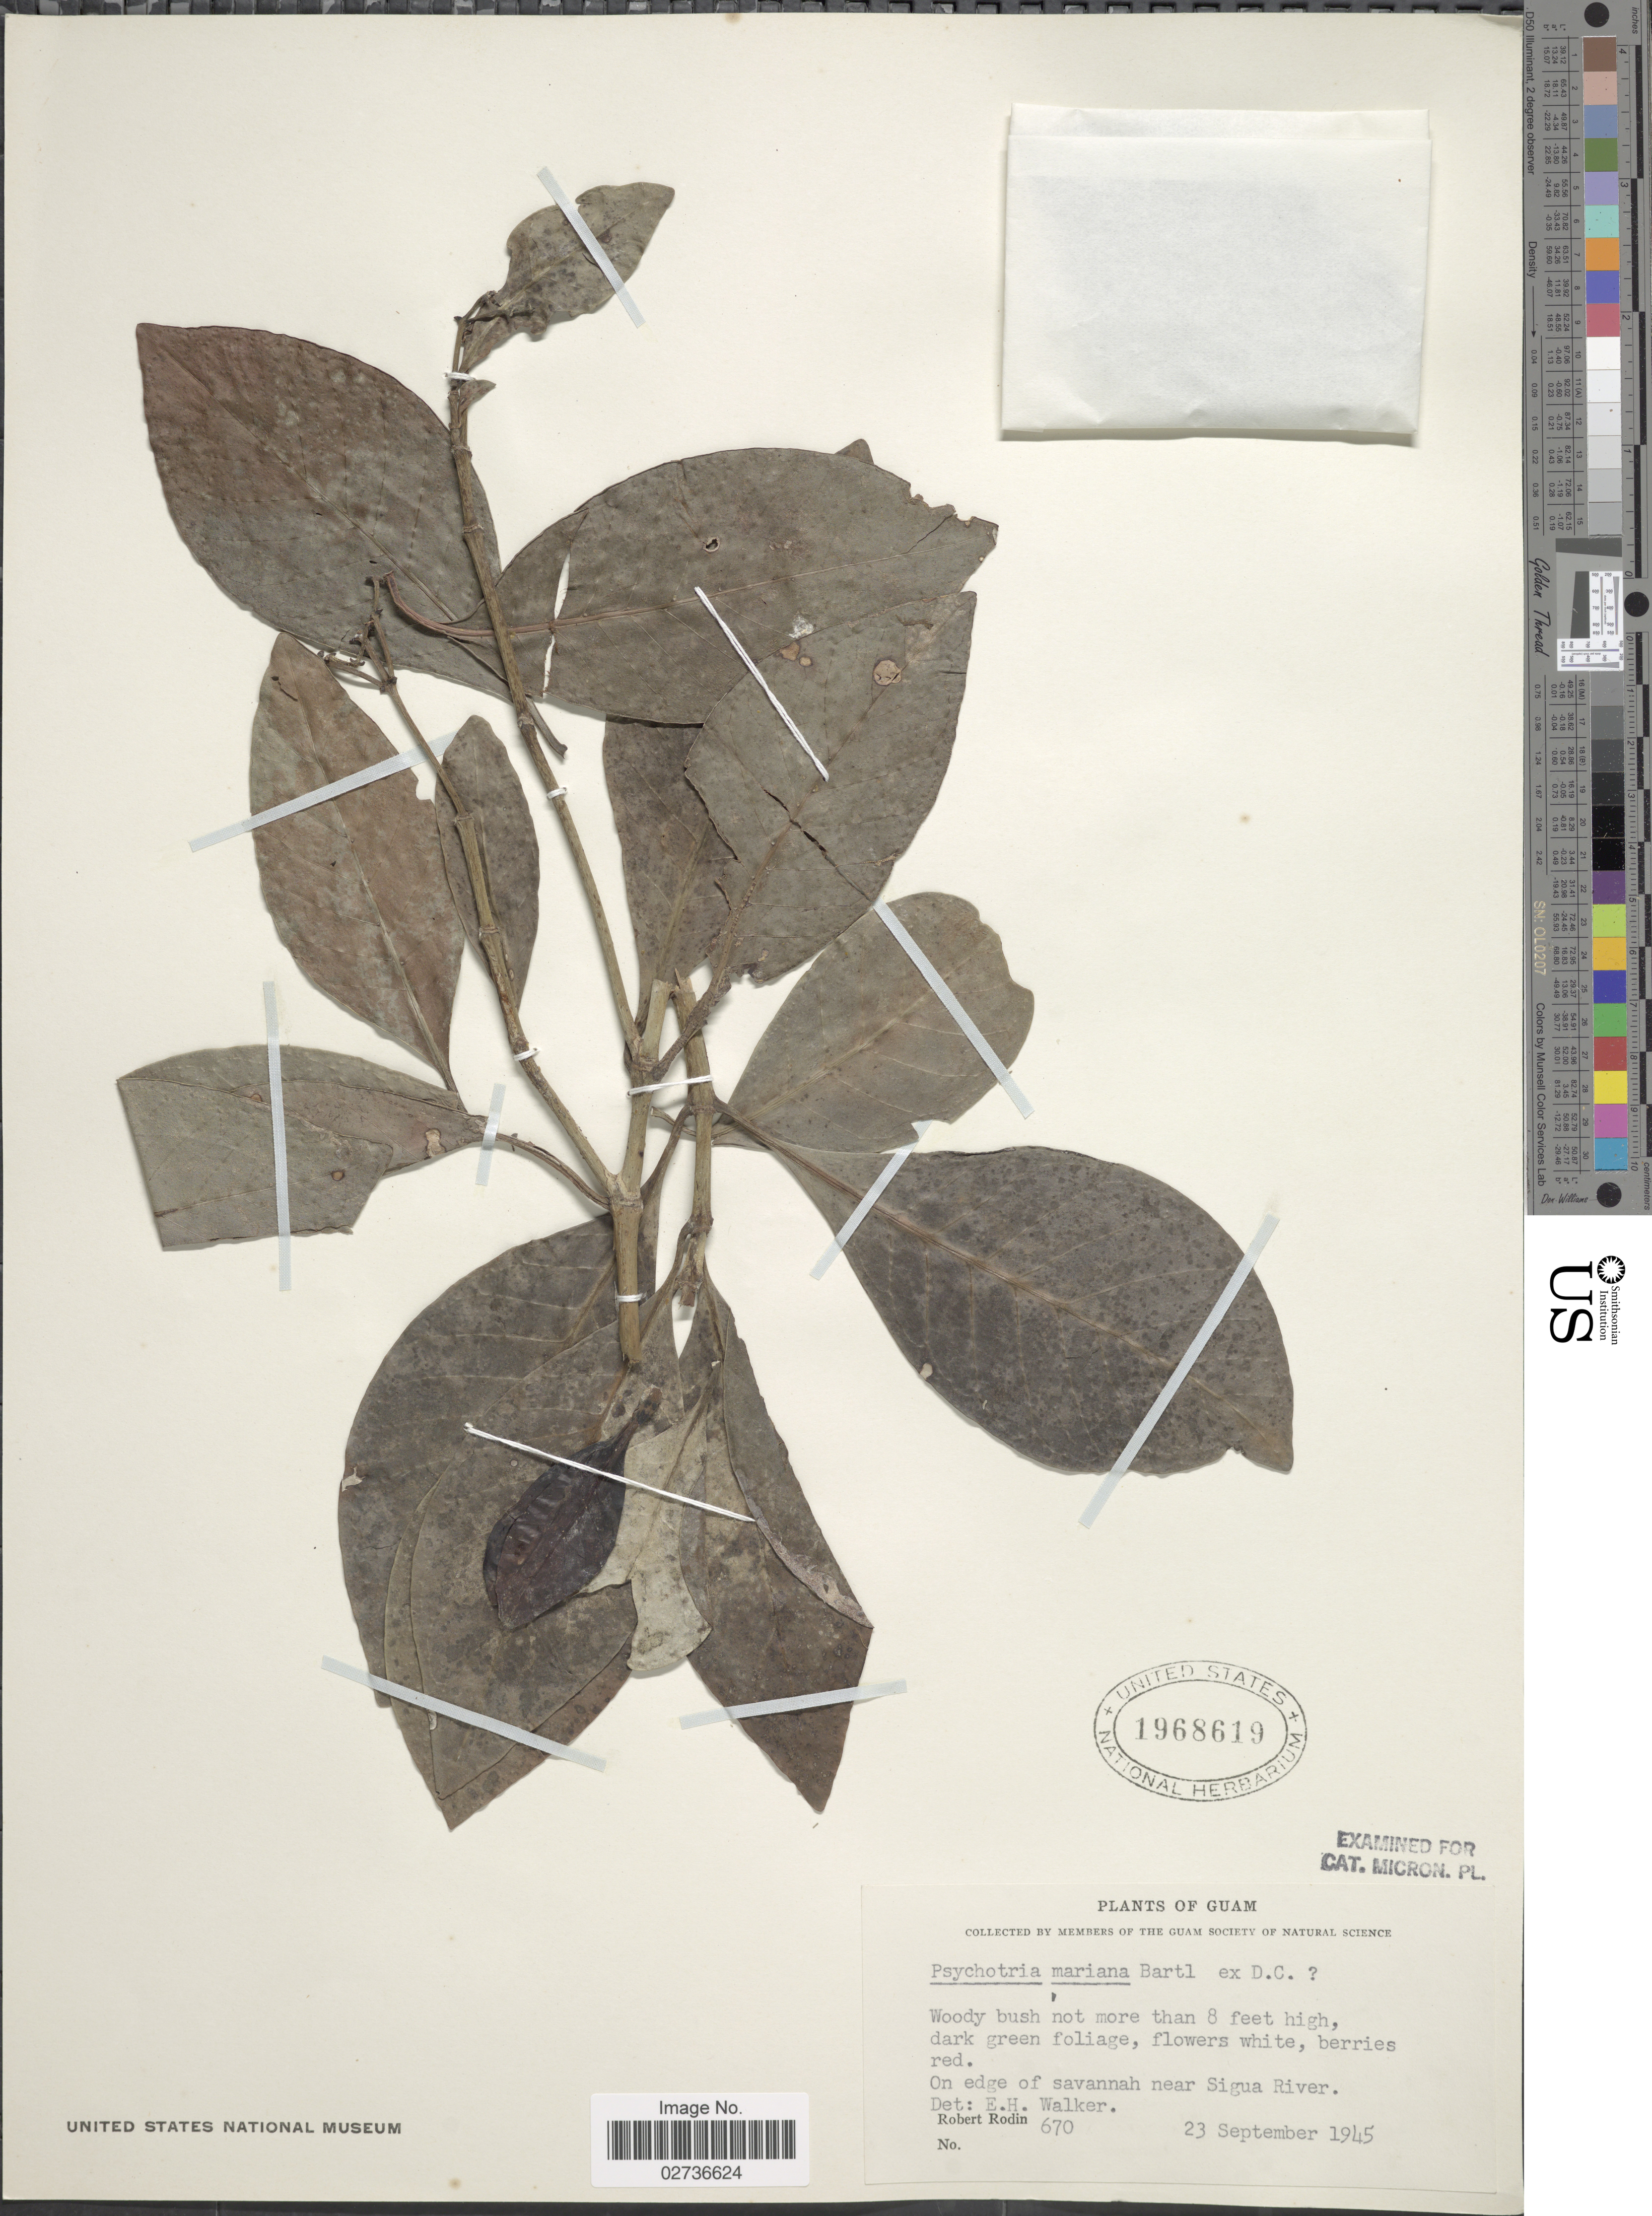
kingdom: Plantae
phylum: Tracheophyta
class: Magnoliopsida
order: Gentianales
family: Rubiaceae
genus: Psychotria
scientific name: Psychotria mariana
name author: Bartl. ex DC.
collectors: R. Rodin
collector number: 670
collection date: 1945-09-23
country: Guam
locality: On edge of savannah near Sigua River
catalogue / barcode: US 1968619